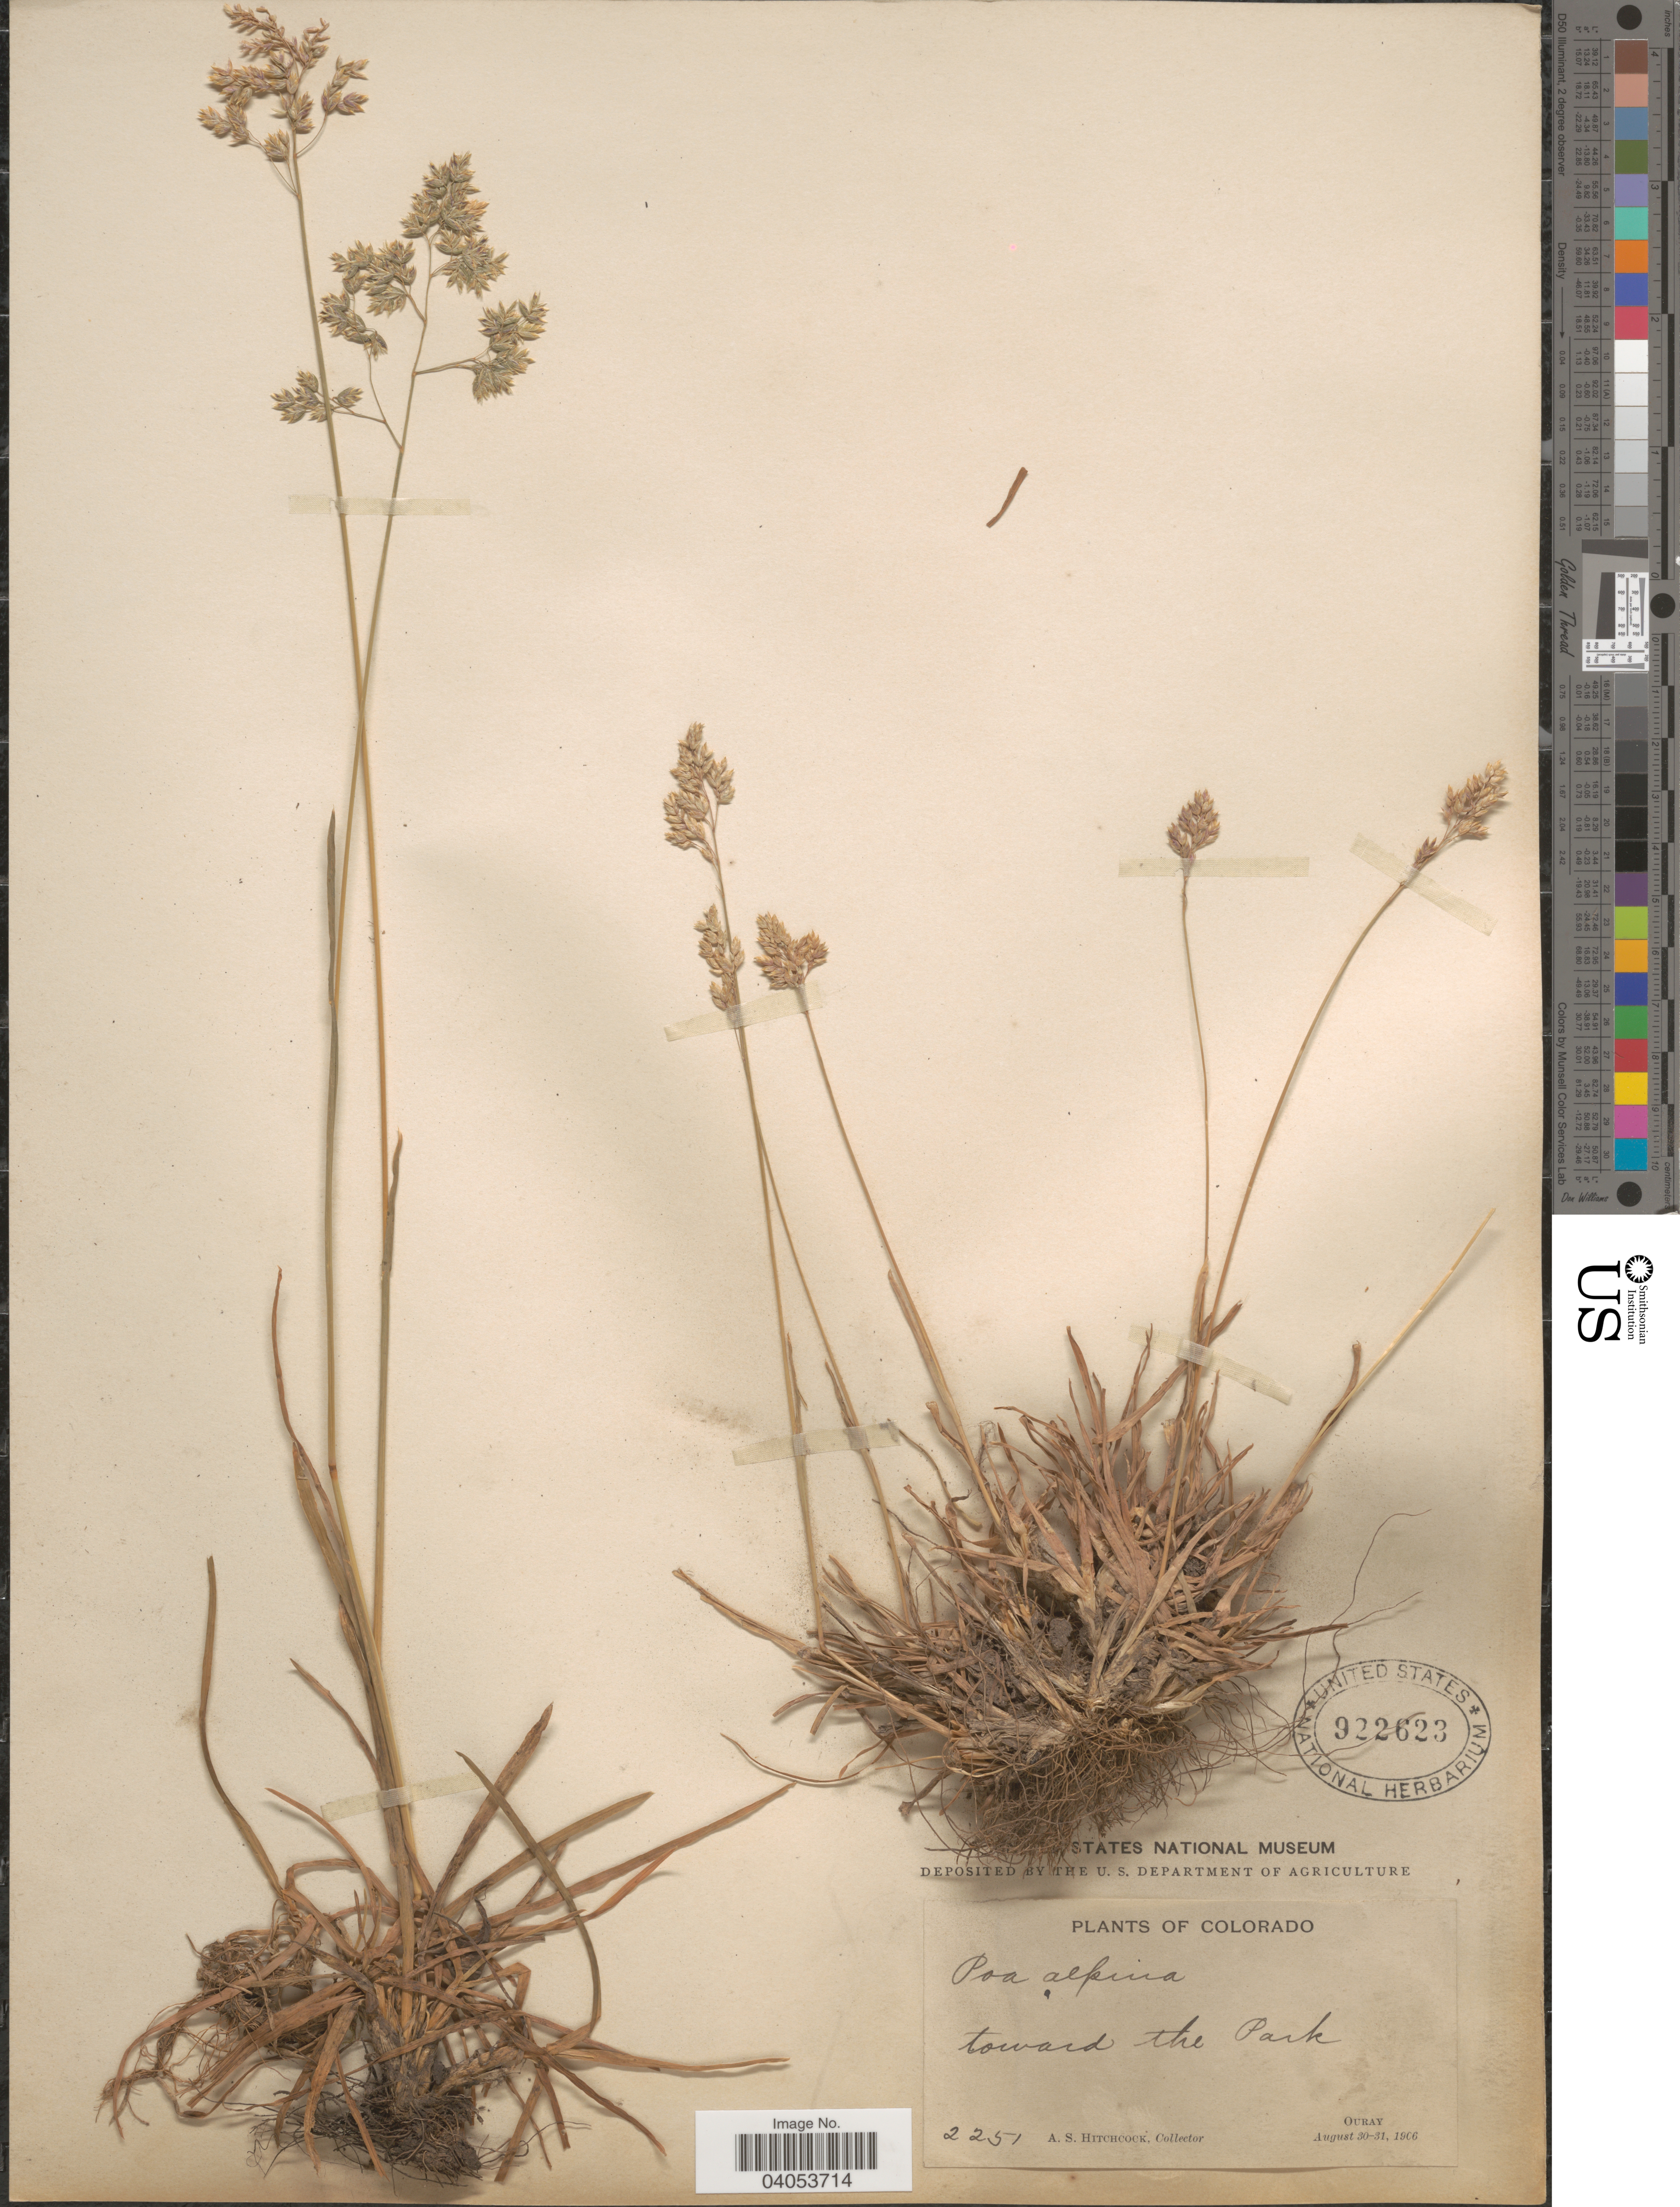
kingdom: Plantae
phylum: Tracheophyta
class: Liliopsida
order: Poales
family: Poaceae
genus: Poa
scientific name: Poa alpina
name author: L.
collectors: A. S. Hitchcock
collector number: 2251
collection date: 1906-08-30/1906-08-31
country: United States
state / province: Colorado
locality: Toward the Park. Ouray.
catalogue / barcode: US 922623